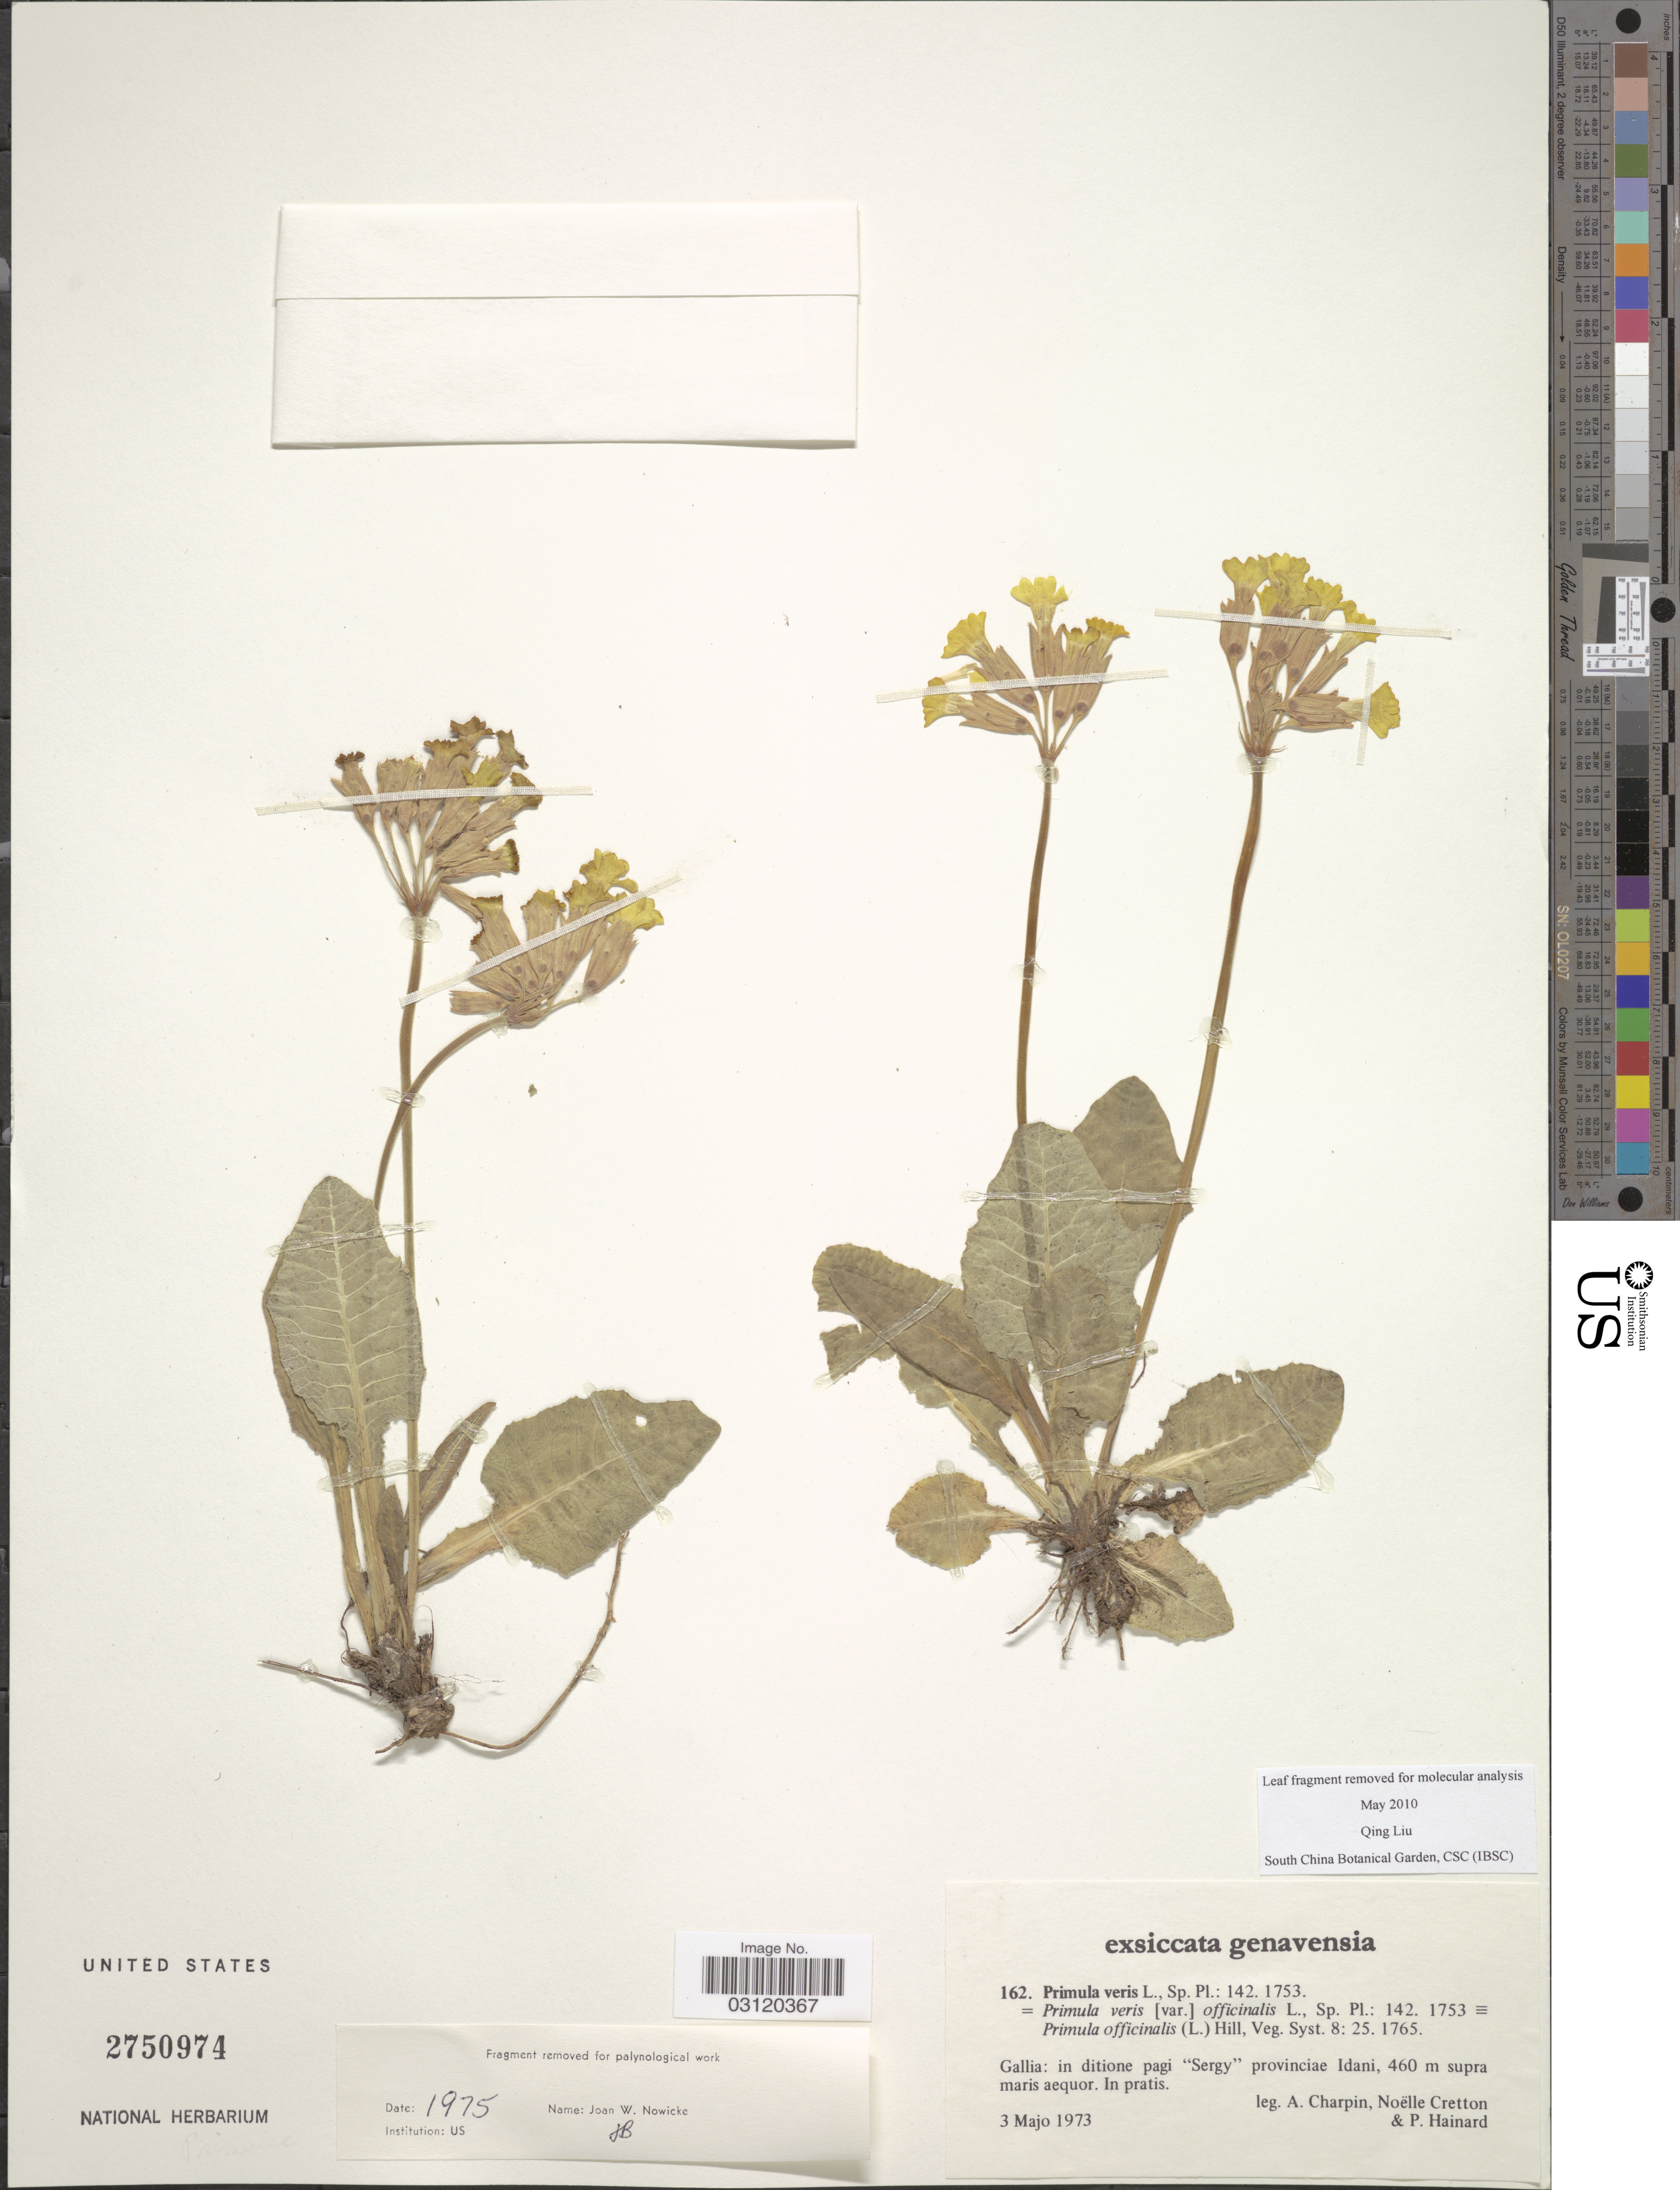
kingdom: Plantae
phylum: Tracheophyta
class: Magnoliopsida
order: Ericales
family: Primulaceae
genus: Primula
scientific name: Primula veris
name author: L.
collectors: A. Charpin, N. Cretton & P. Hainard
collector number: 162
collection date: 1973-05-03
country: France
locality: Gallia: in ditione pagi "Sergy" provinciae Idani.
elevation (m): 460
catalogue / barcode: US 2750974